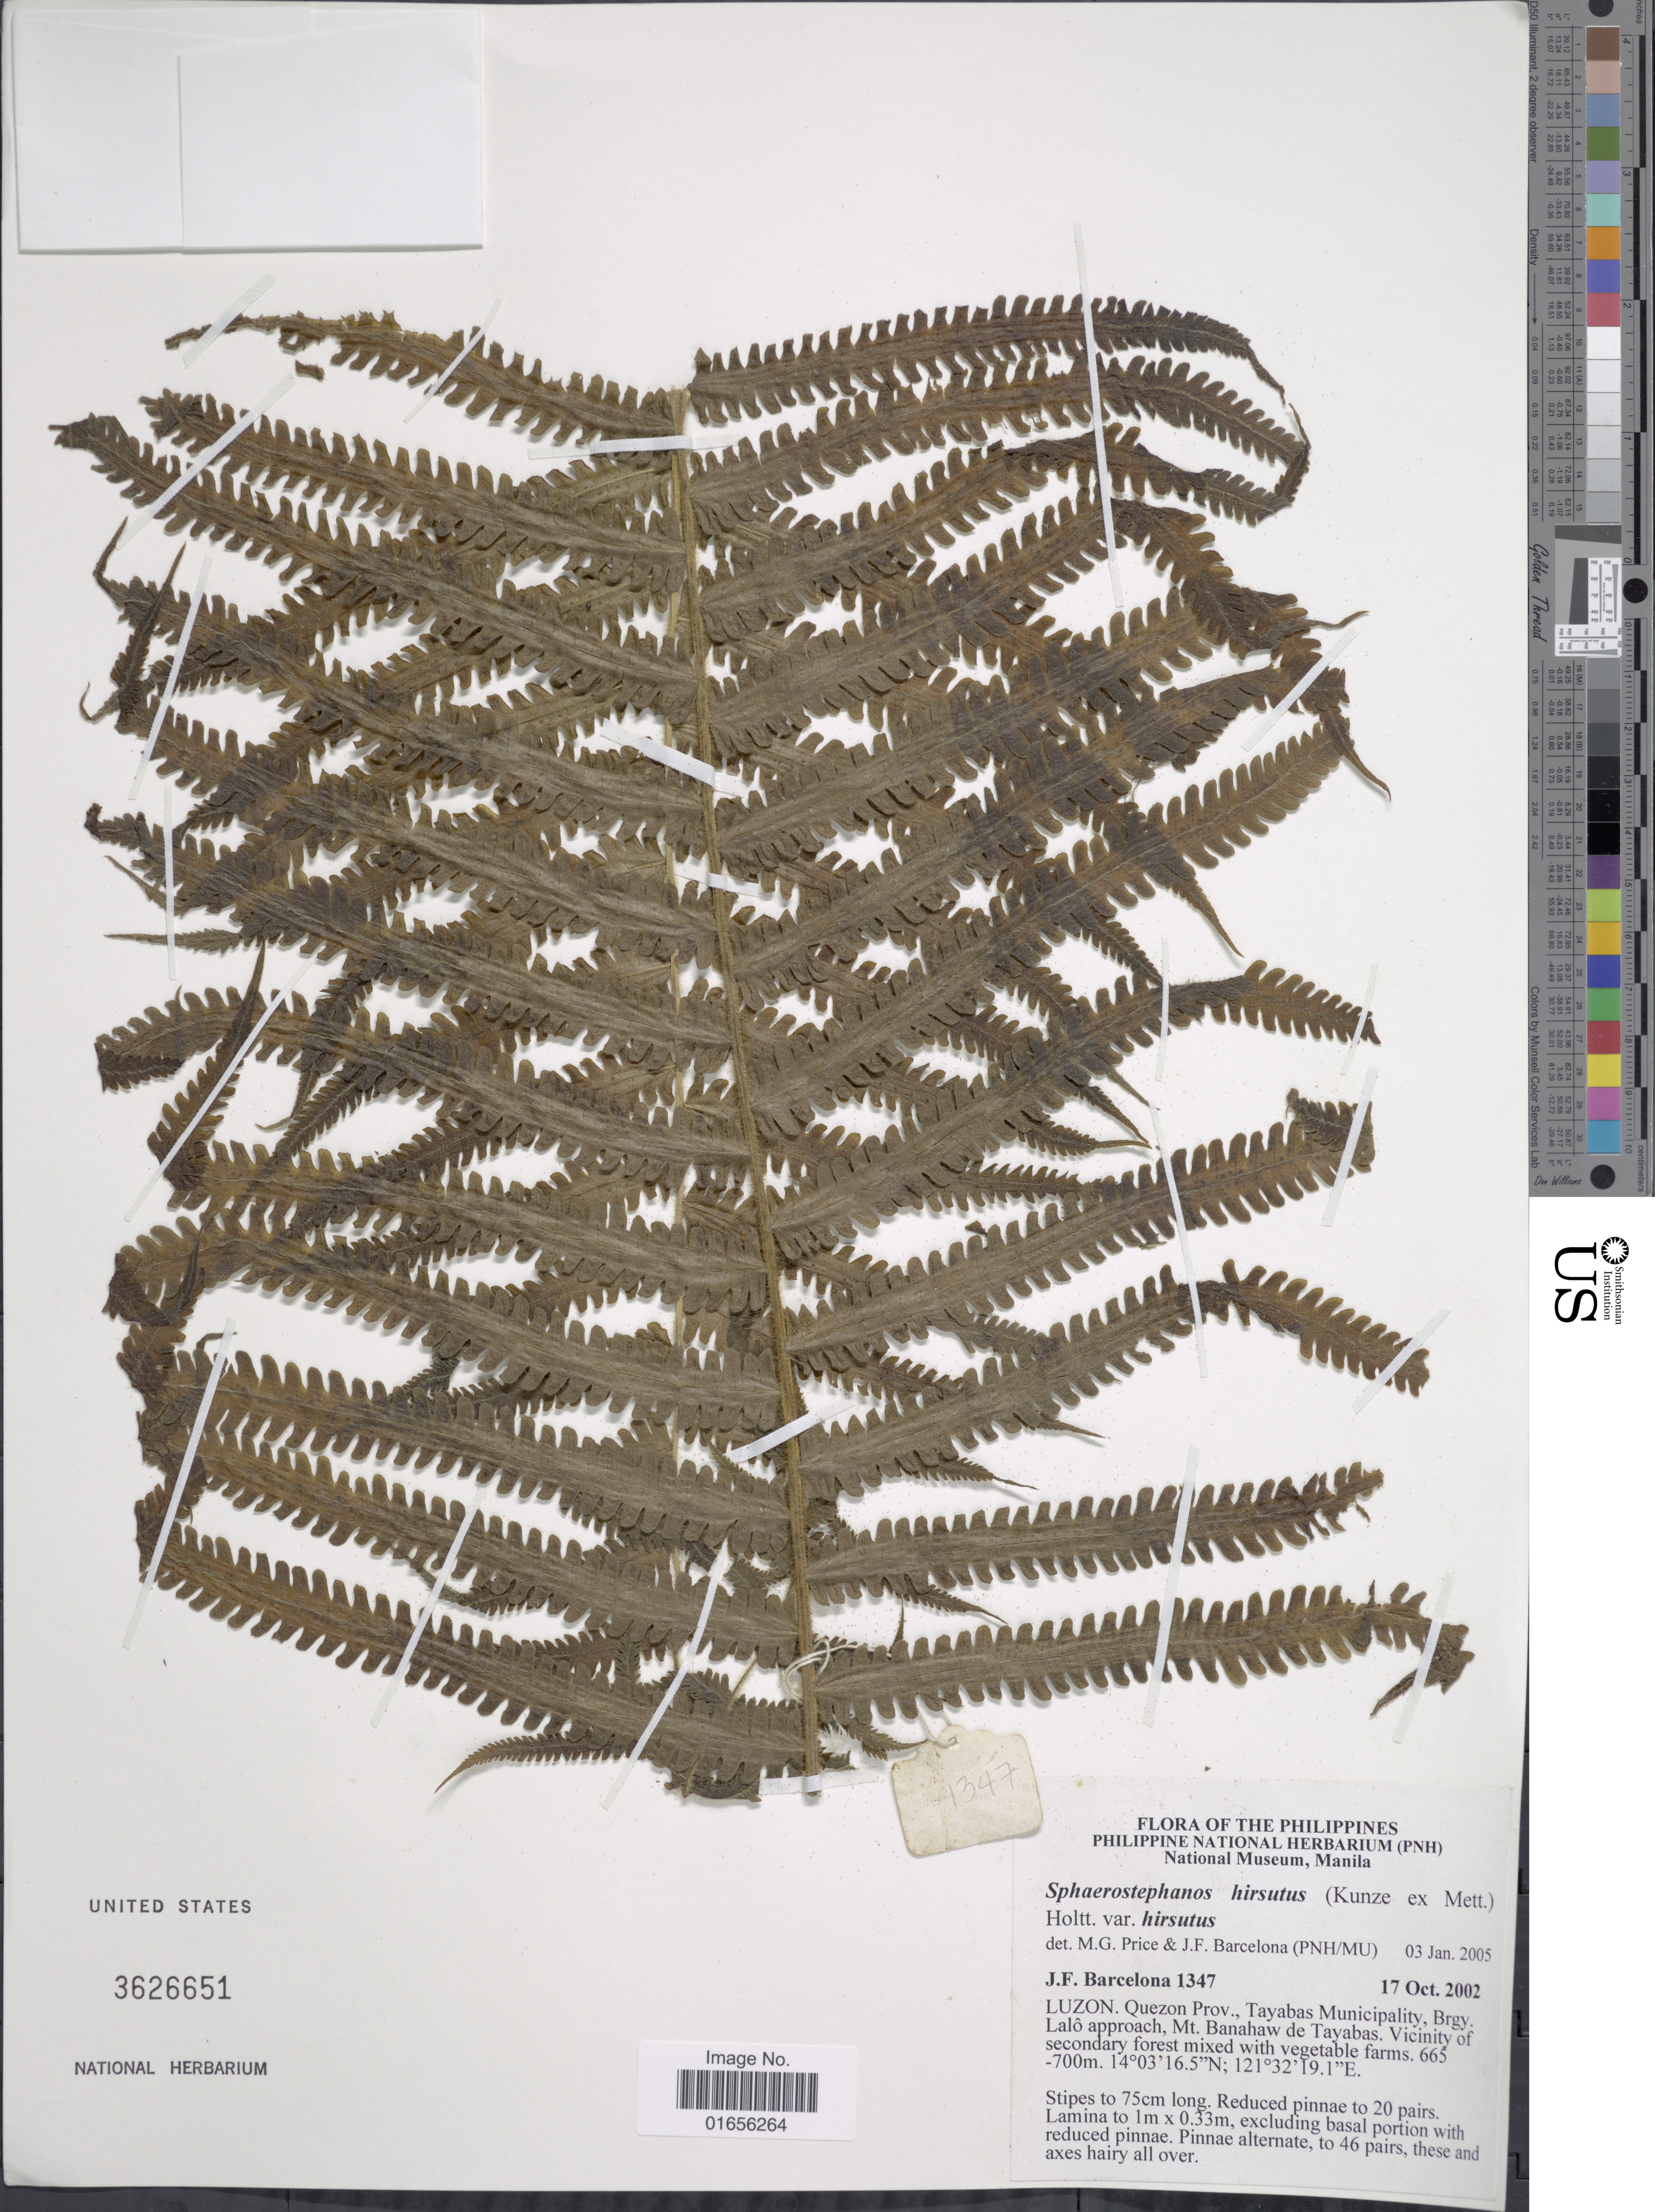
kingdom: Plantae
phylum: Tracheophyta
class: Polypodiopsida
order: Polypodiales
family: Thelypteridaceae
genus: Pronephrium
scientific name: Pronephrium hirsutum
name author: Ching & Y.X. Lin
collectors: J. F. Barcelona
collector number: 1347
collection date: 2002-10-17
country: Philippines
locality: The Philippines, Luzon, Quezon Prov., Tayabas Municipality, Brgy, Lalo approach, Mt. Banahaw de Tayabas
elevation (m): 665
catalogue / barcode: US 3626651